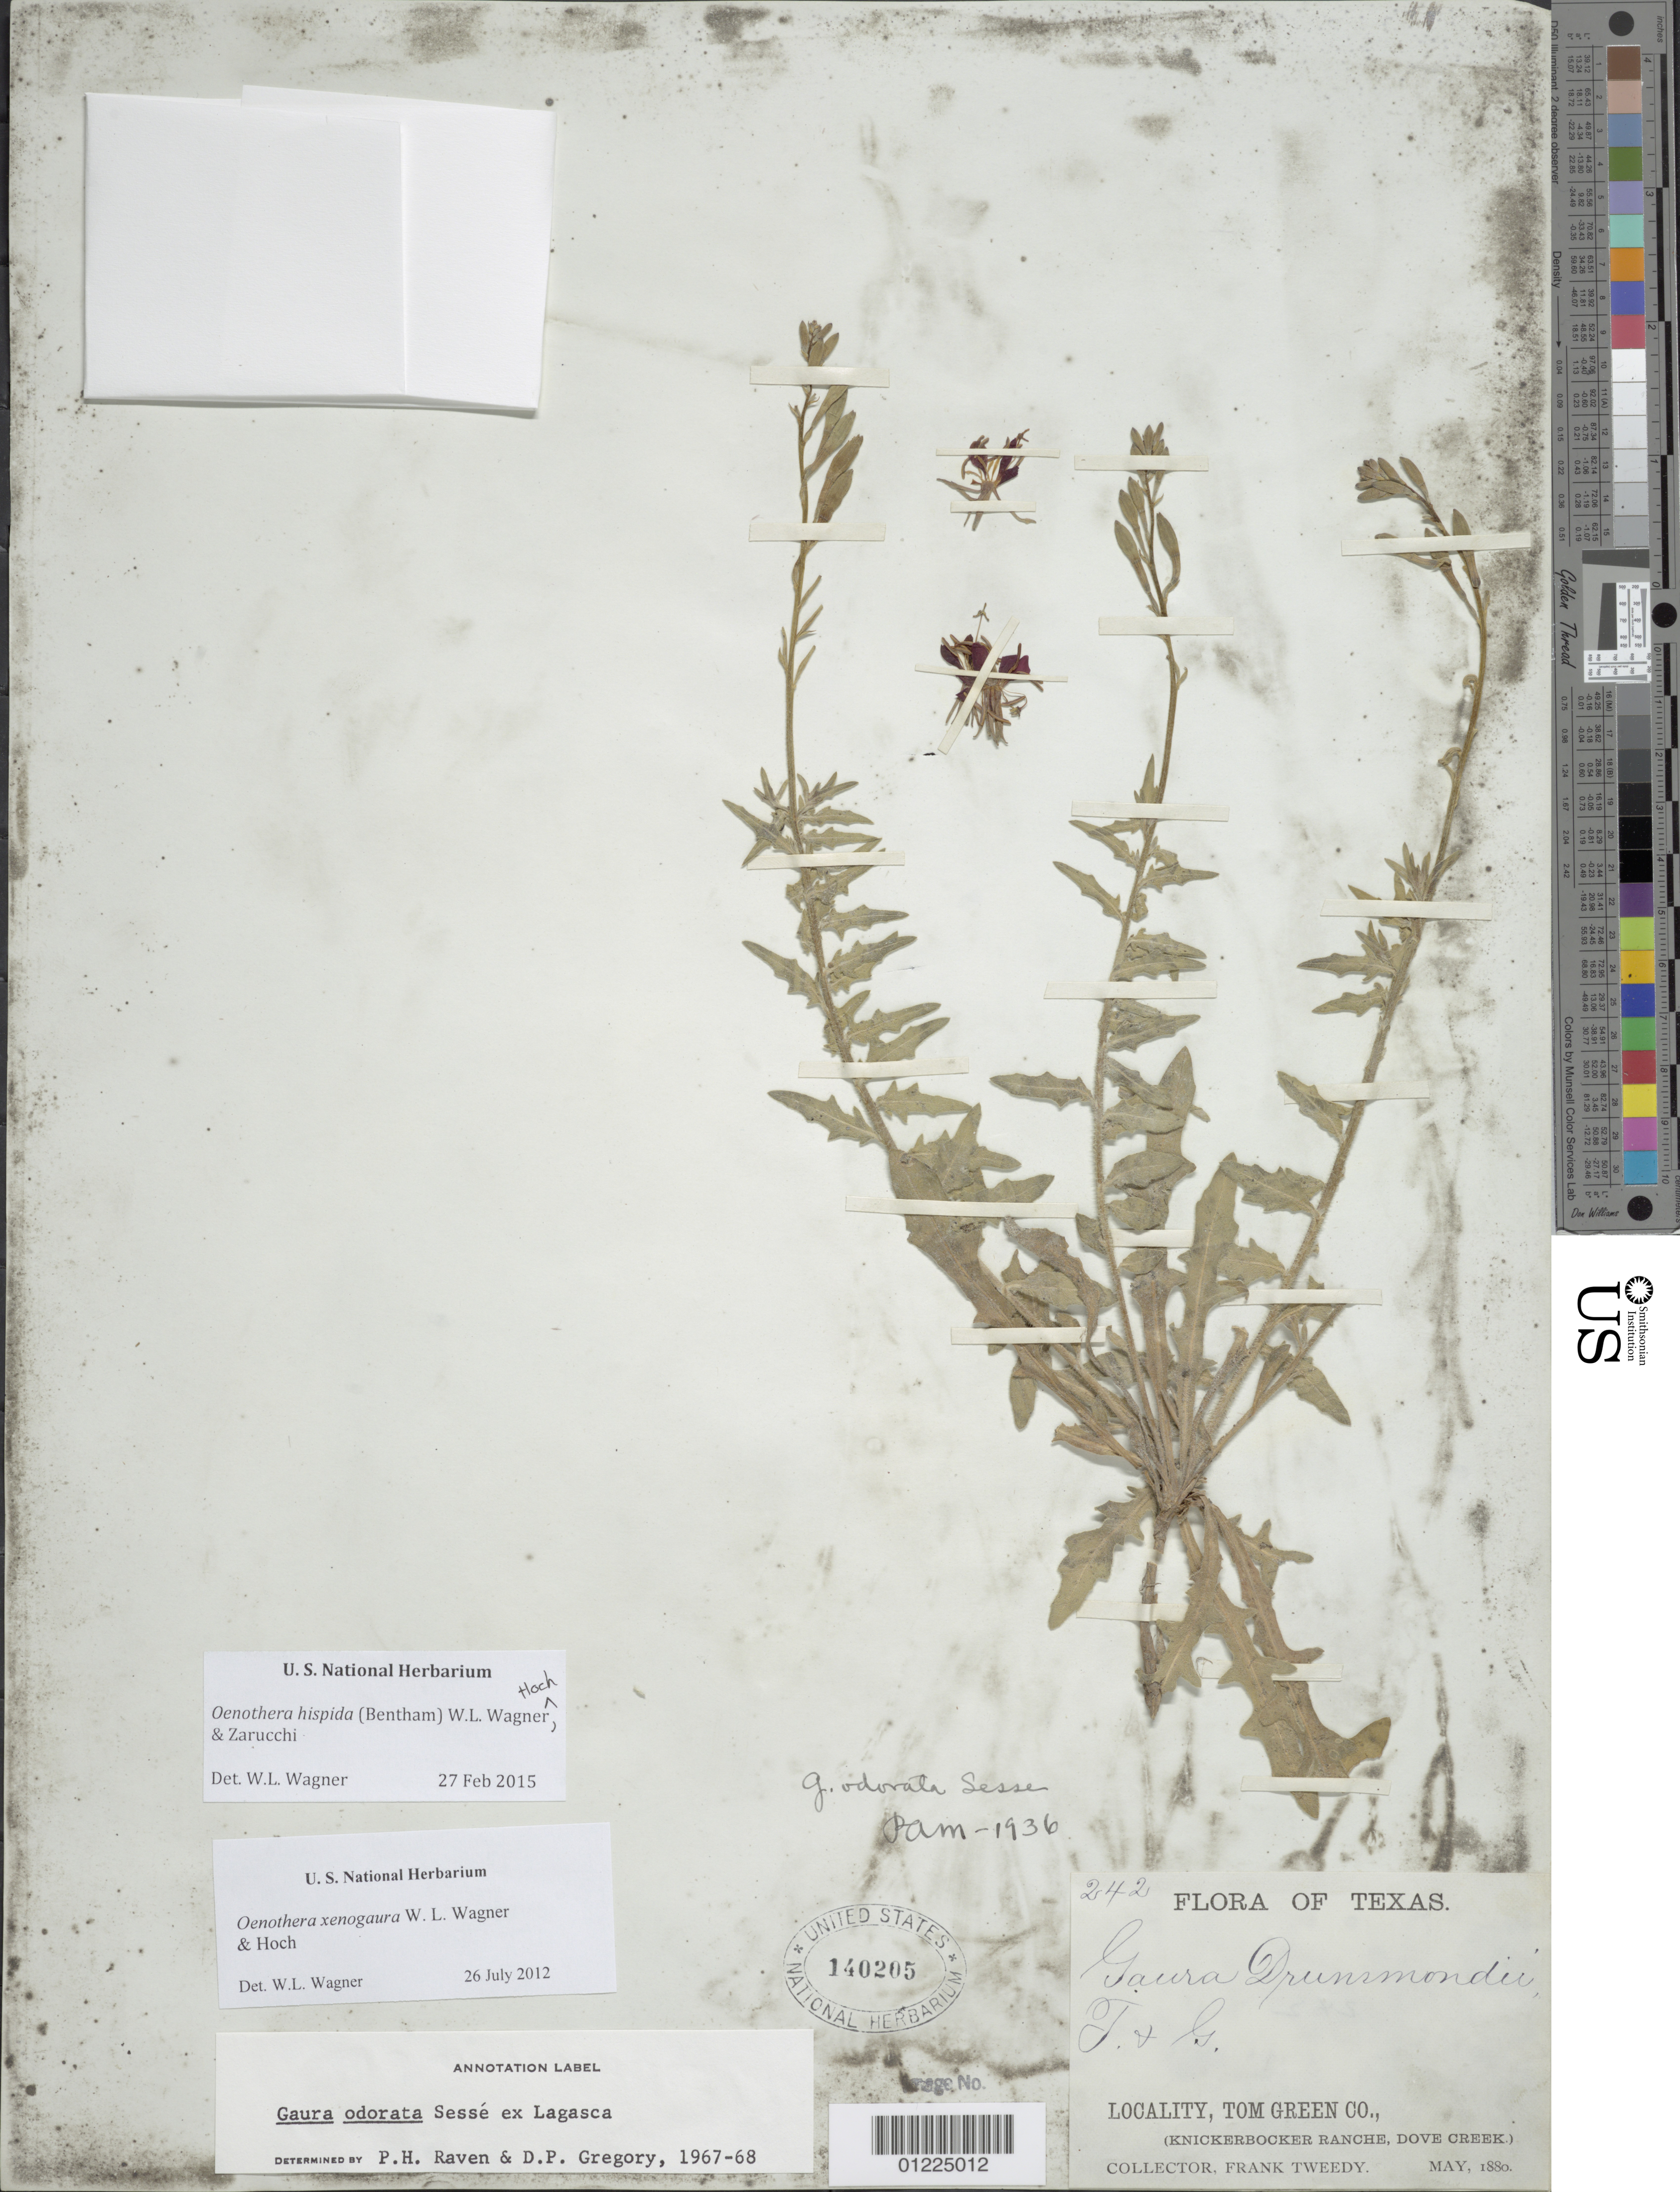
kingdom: Plantae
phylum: Tracheophyta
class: Magnoliopsida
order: Myrtales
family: Onagraceae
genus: Oenothera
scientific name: Oenothera hispida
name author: (Benth.) W.L. Wagner et al.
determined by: Wagner, W. L., (BOT), Smithsonian Institution - National Museum of Natural History (UNITED STATES)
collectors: F. Tweedy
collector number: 242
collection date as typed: May 1880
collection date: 1880-05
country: United States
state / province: Texas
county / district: Tom Green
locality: Knickerbocker Ranche, Dove Creek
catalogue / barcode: US 140205